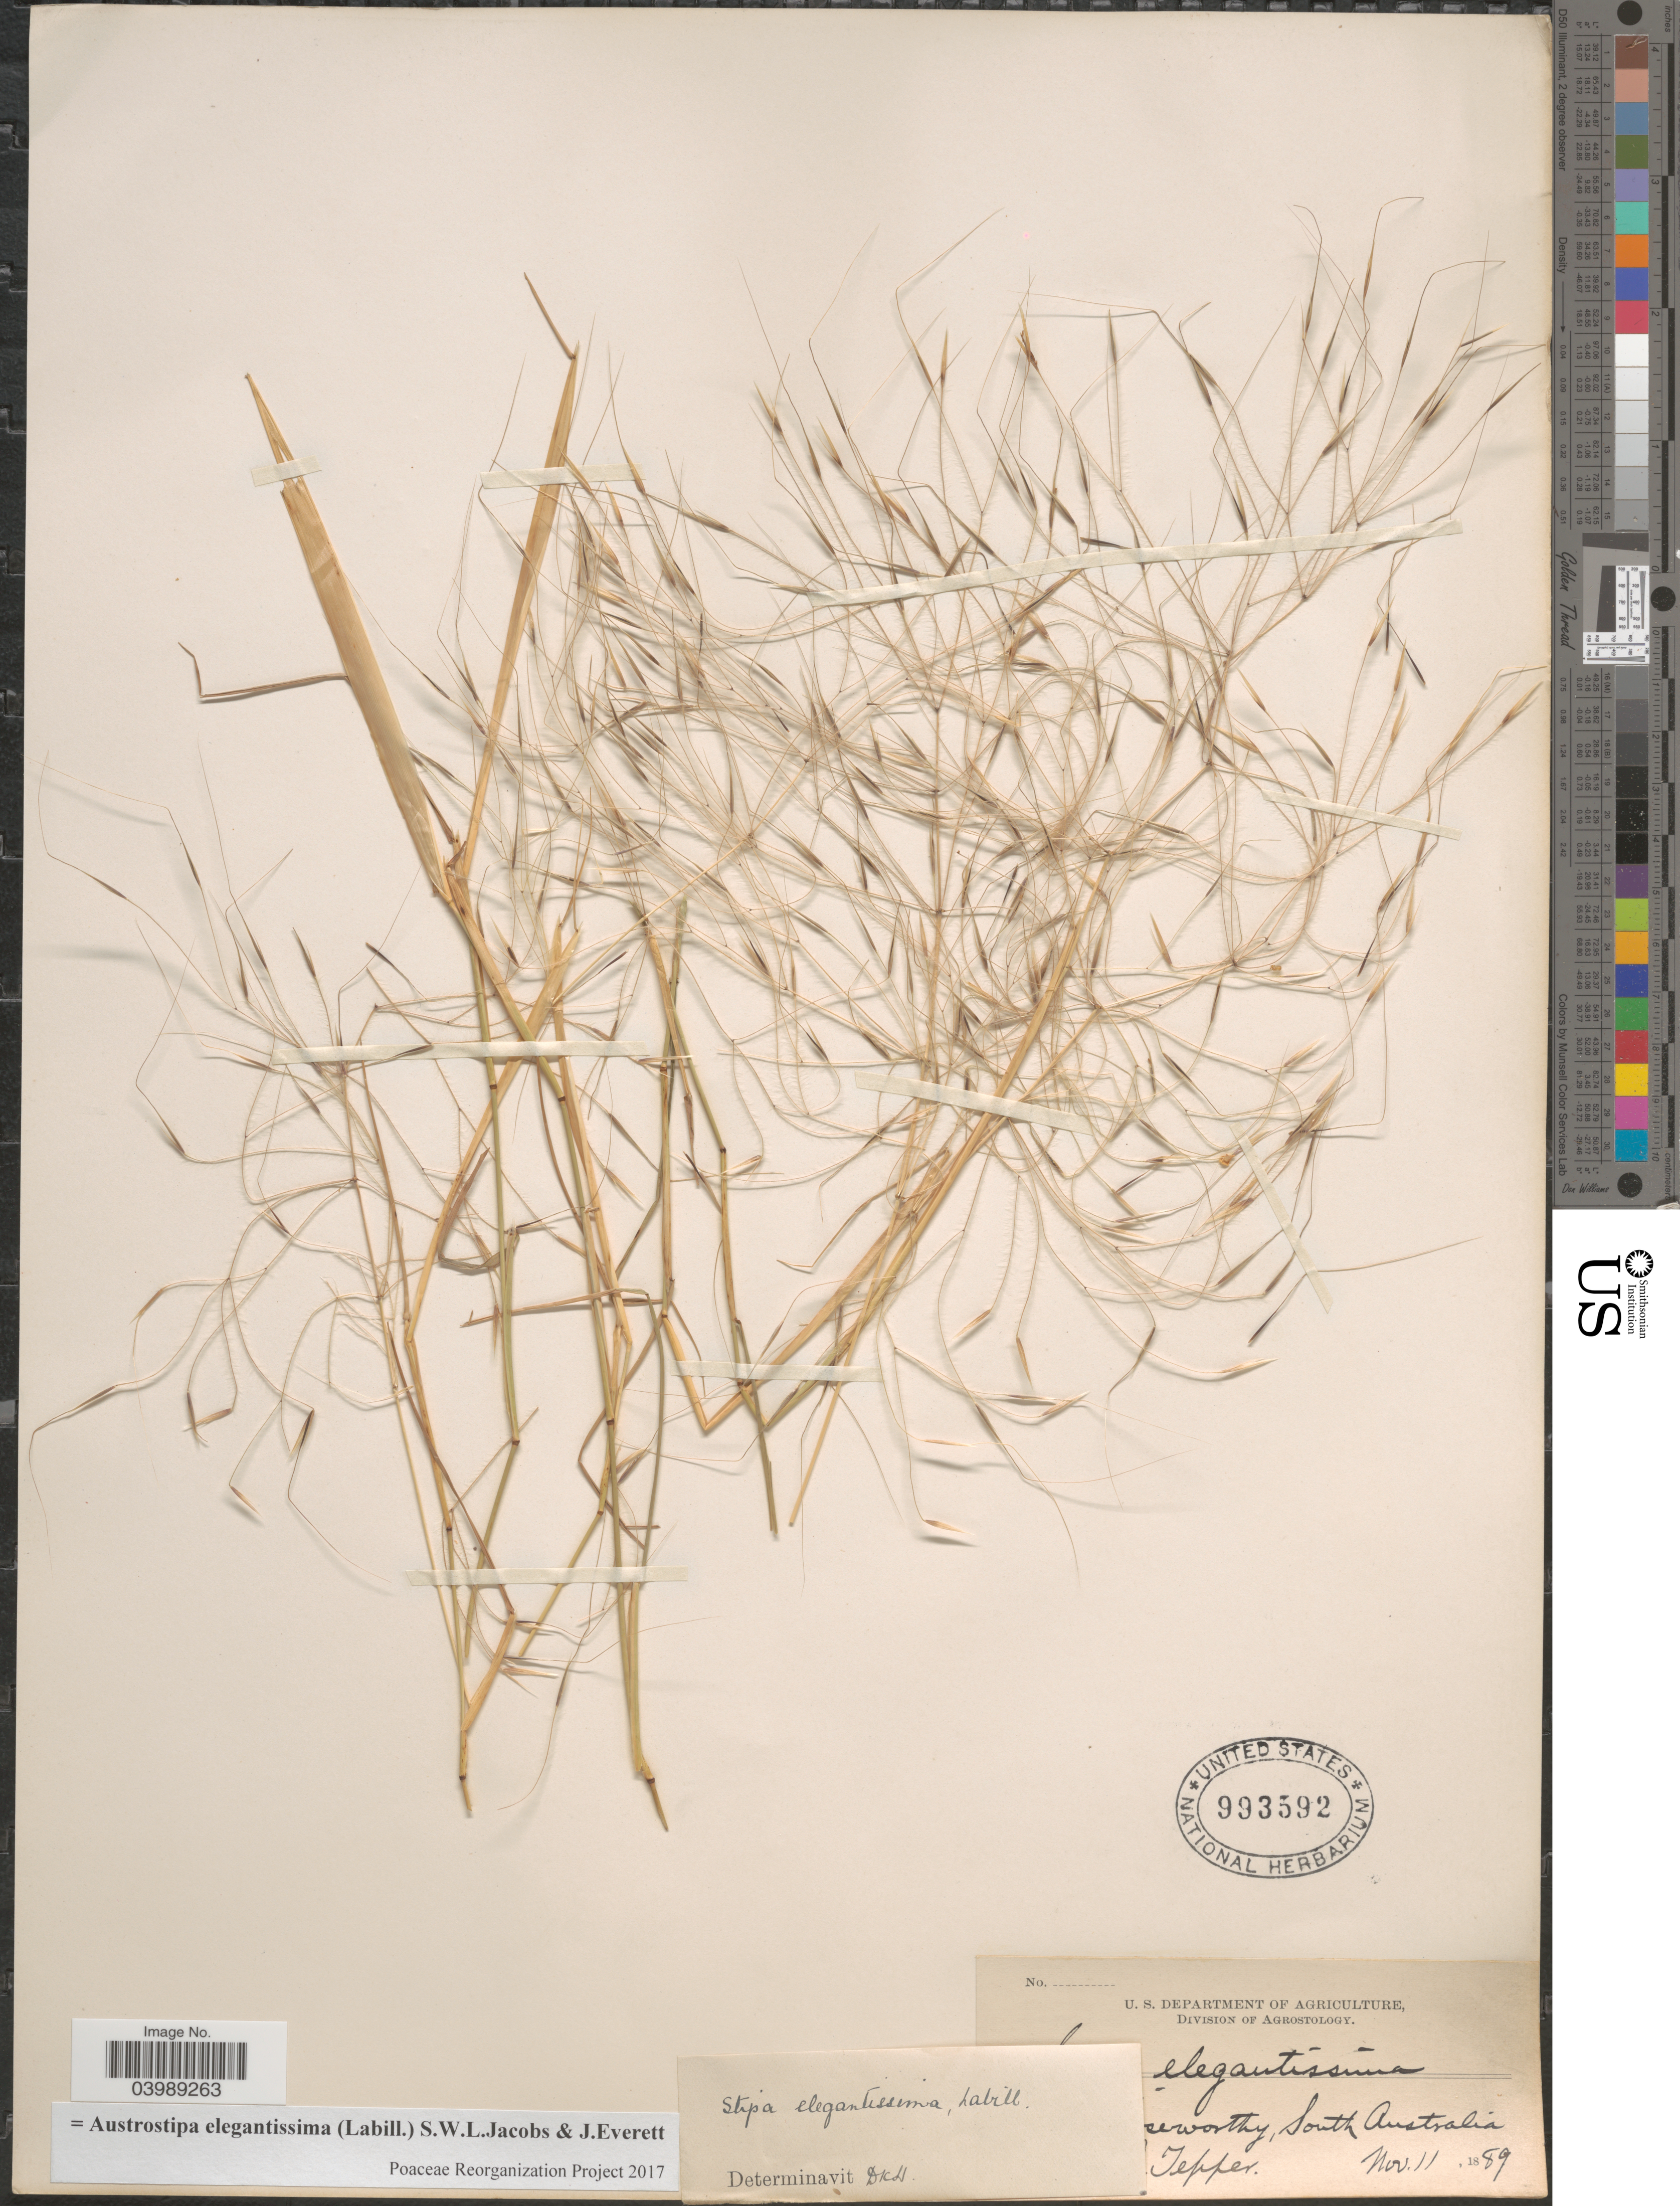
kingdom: Plantae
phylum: Tracheophyta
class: Liliopsida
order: Poales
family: Poaceae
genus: Austrostipa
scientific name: Austrostipa elegantissima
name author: (Labill.) S.W.L. Jacobs & J. Everett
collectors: -. Tepper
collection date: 1889-11-11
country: Australia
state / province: South Australia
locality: [illegible text]seworthy.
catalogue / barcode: US 993592